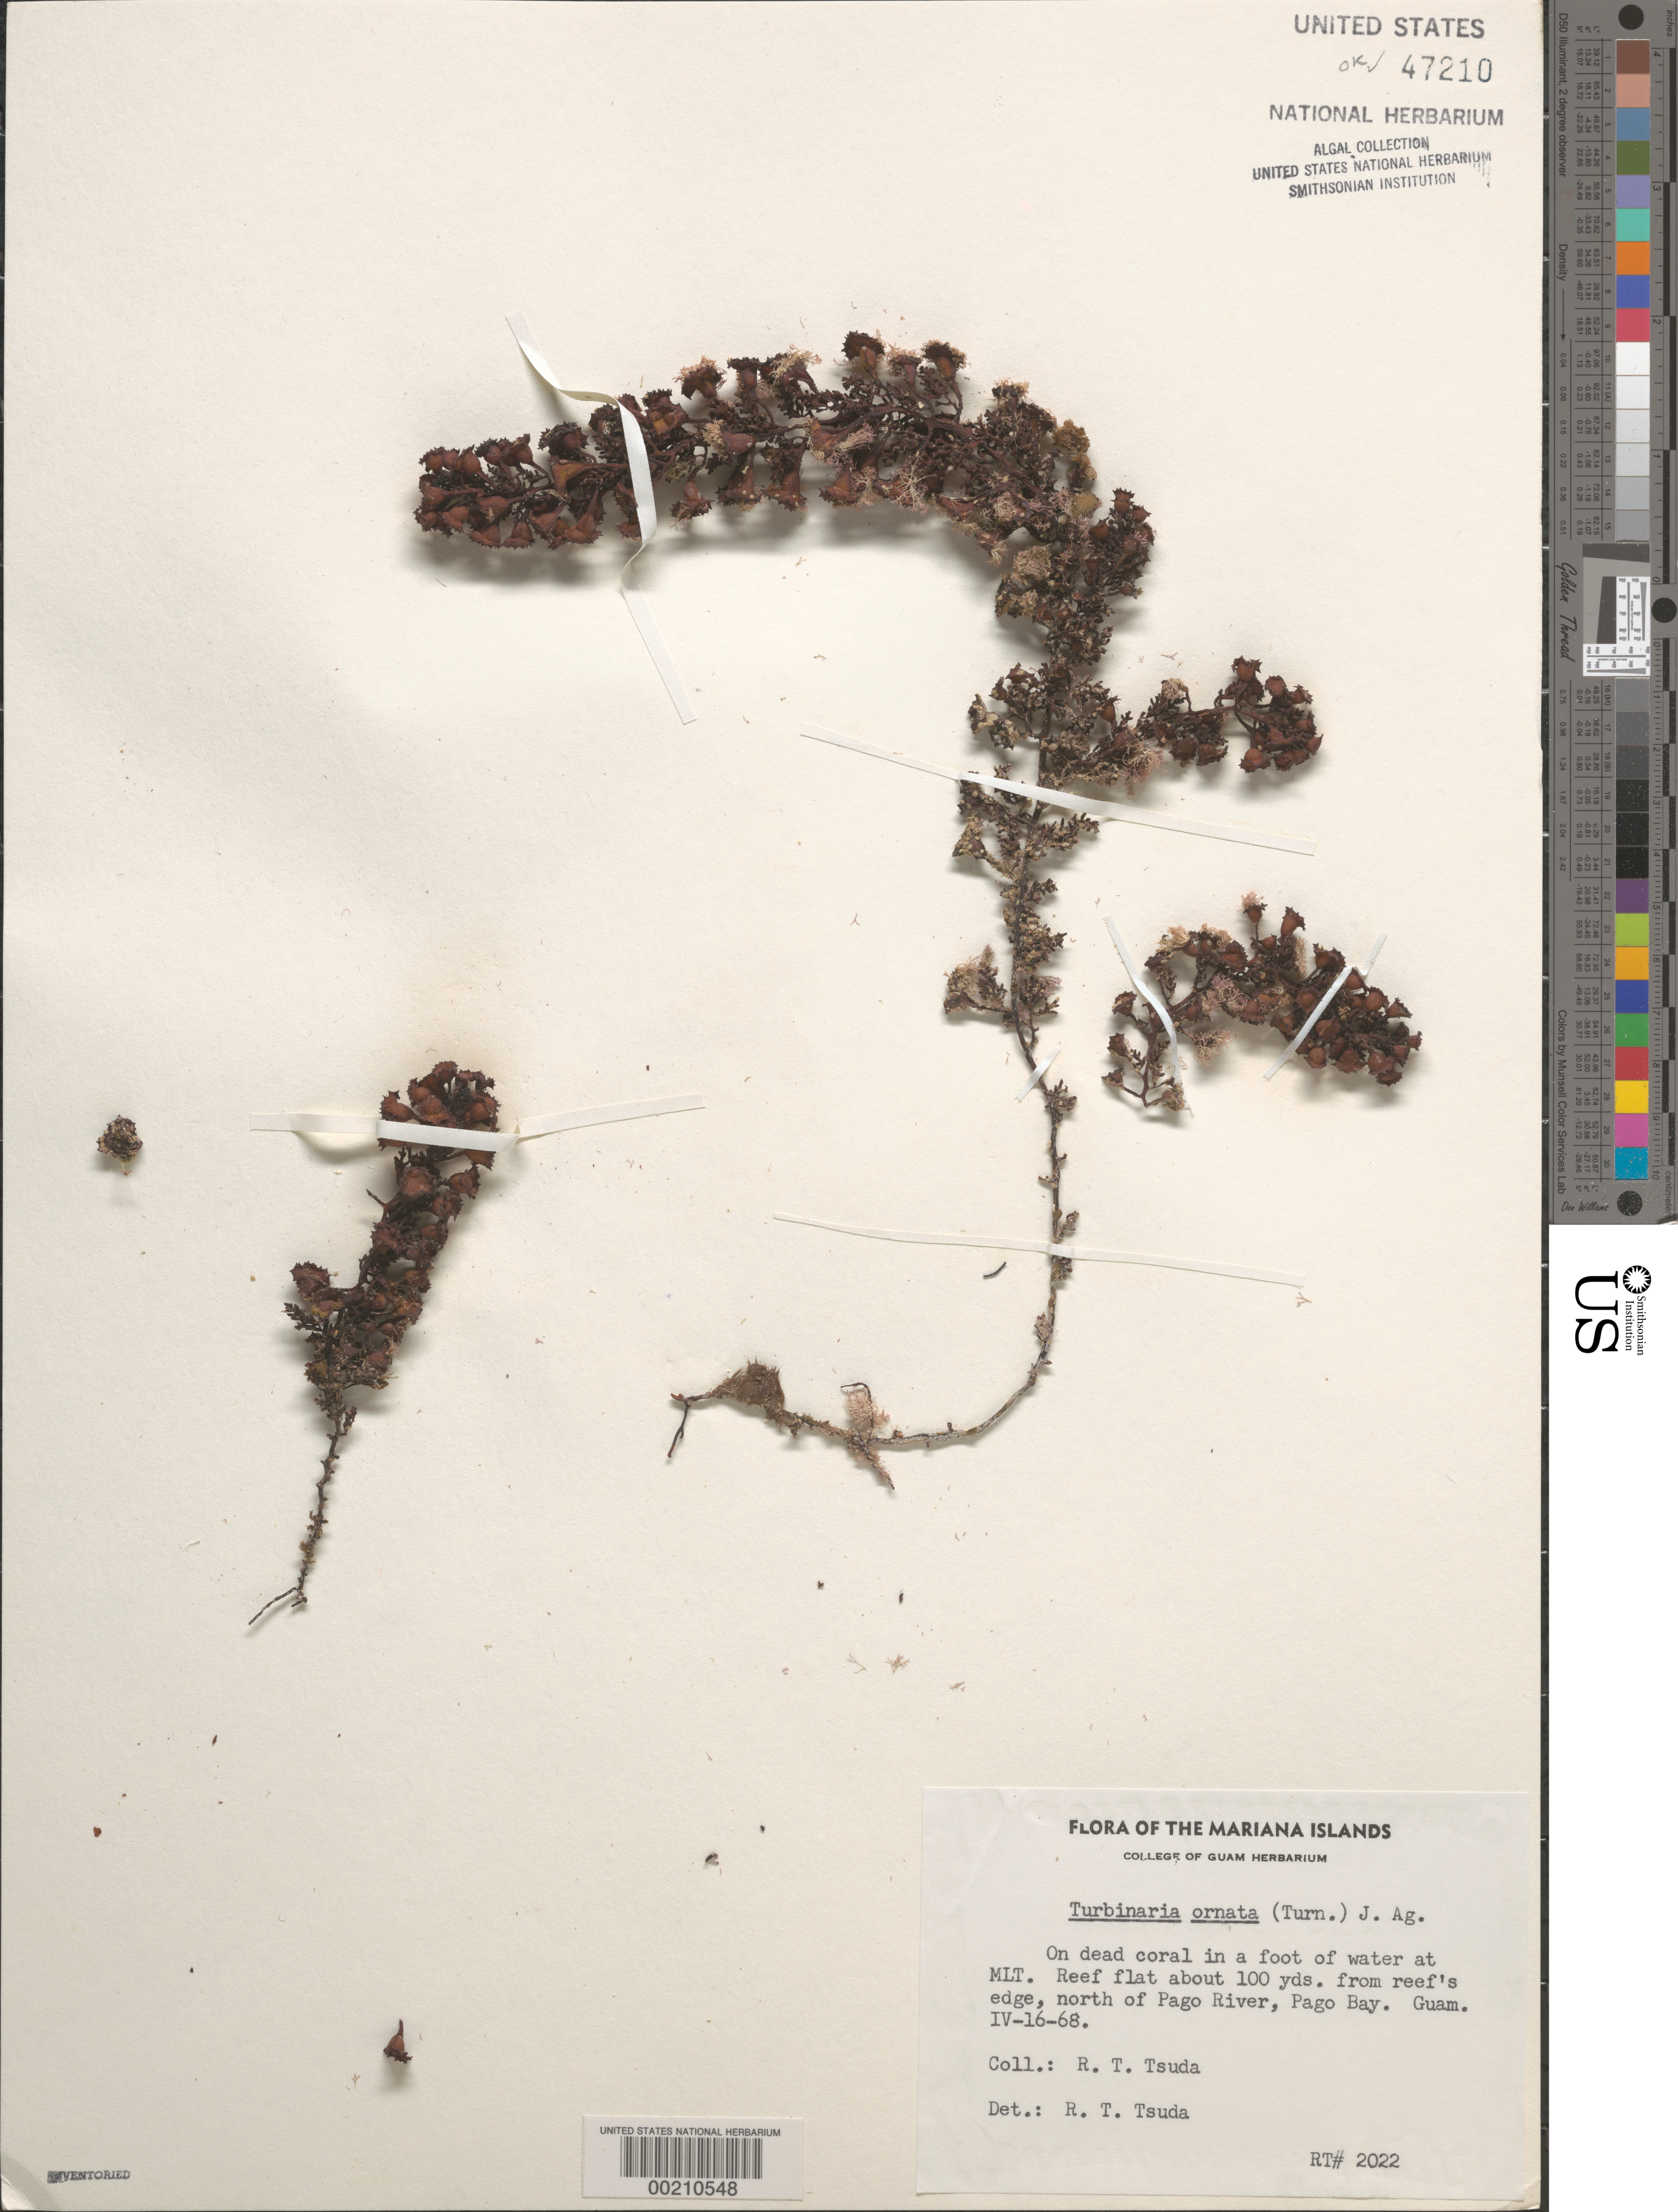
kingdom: Chromista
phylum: Ochrophyta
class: Phaeophyceae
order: Fucales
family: Sargassaceae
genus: Turbinaria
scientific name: Turbinaria ornata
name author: (Turner) J. Agardh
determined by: Tsuda, R. T.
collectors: R. Tsuda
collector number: Rt 2022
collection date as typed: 16 Apr 1968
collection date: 1968-04-16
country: Guam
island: Guam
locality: Pago Bay north of Pago River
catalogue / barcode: US 47210